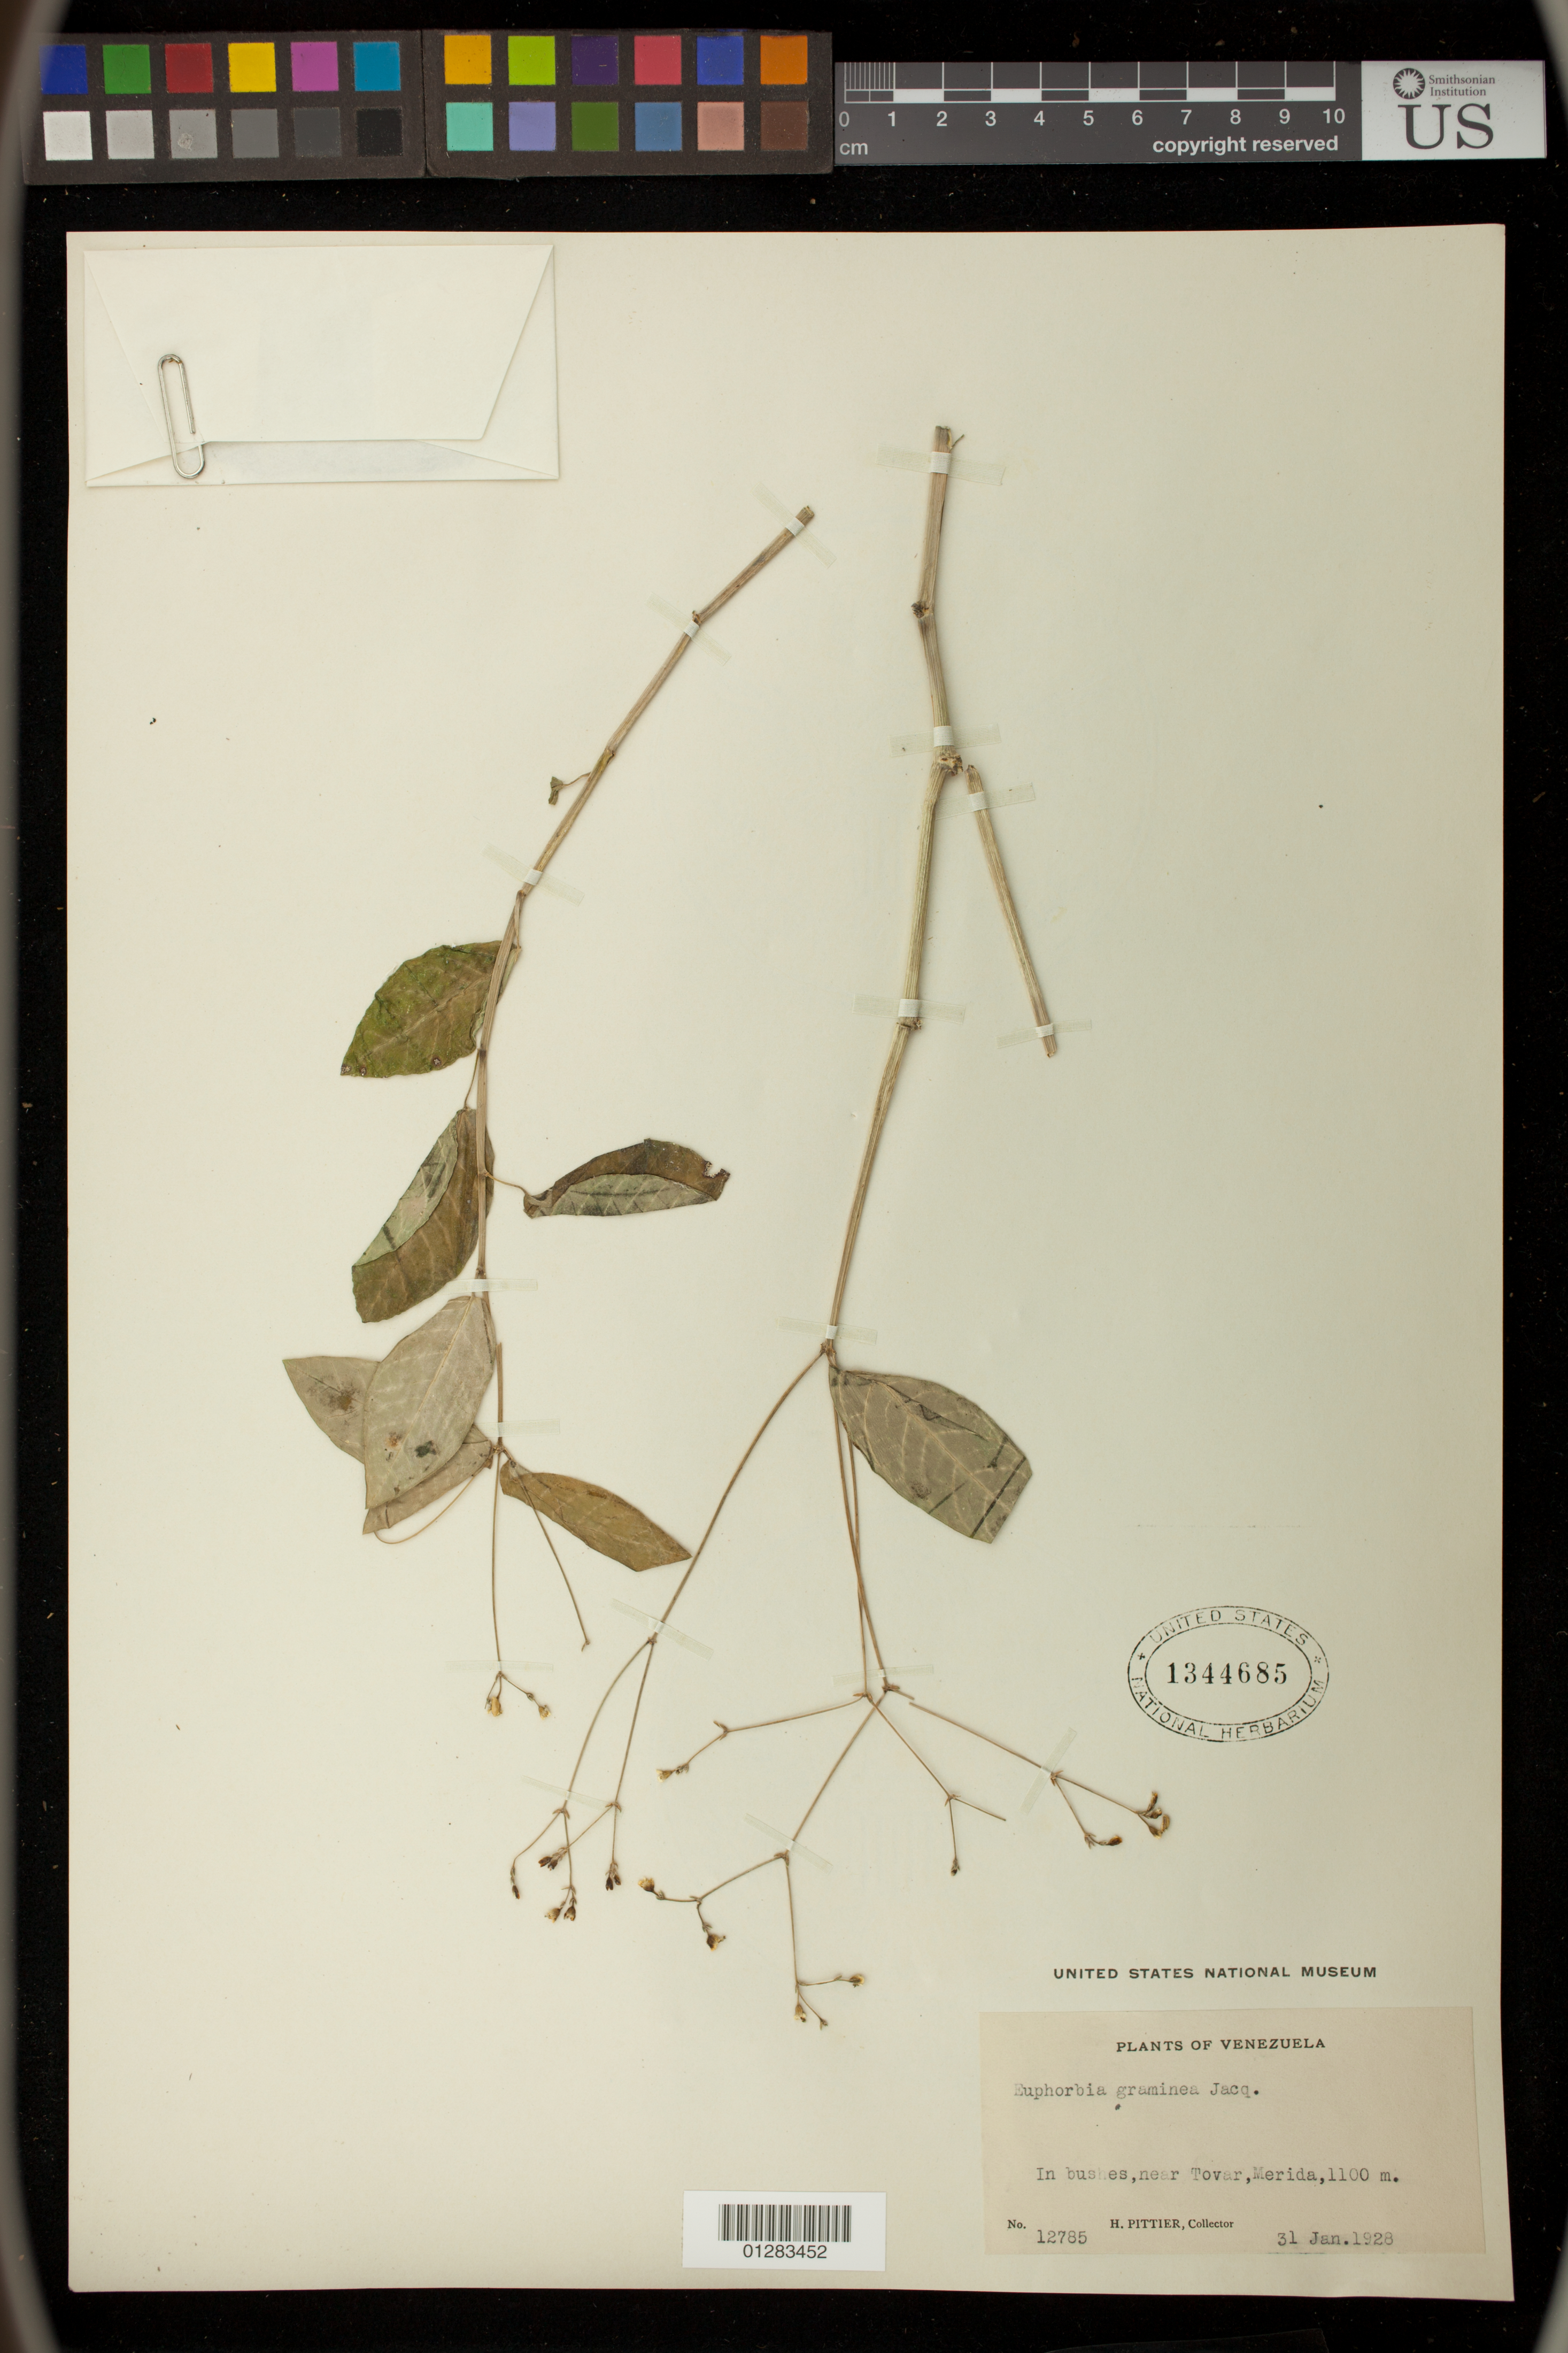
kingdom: Plantae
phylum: Tracheophyta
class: Magnoliopsida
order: Malpighiales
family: Euphorbiaceae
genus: Euphorbia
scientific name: Euphorbia graminea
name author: Jacq.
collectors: H. F. Pittier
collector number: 12785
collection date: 1928-01-31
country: Venezuela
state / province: Mérida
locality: Near Tovar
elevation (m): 1100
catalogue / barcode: US 1344685